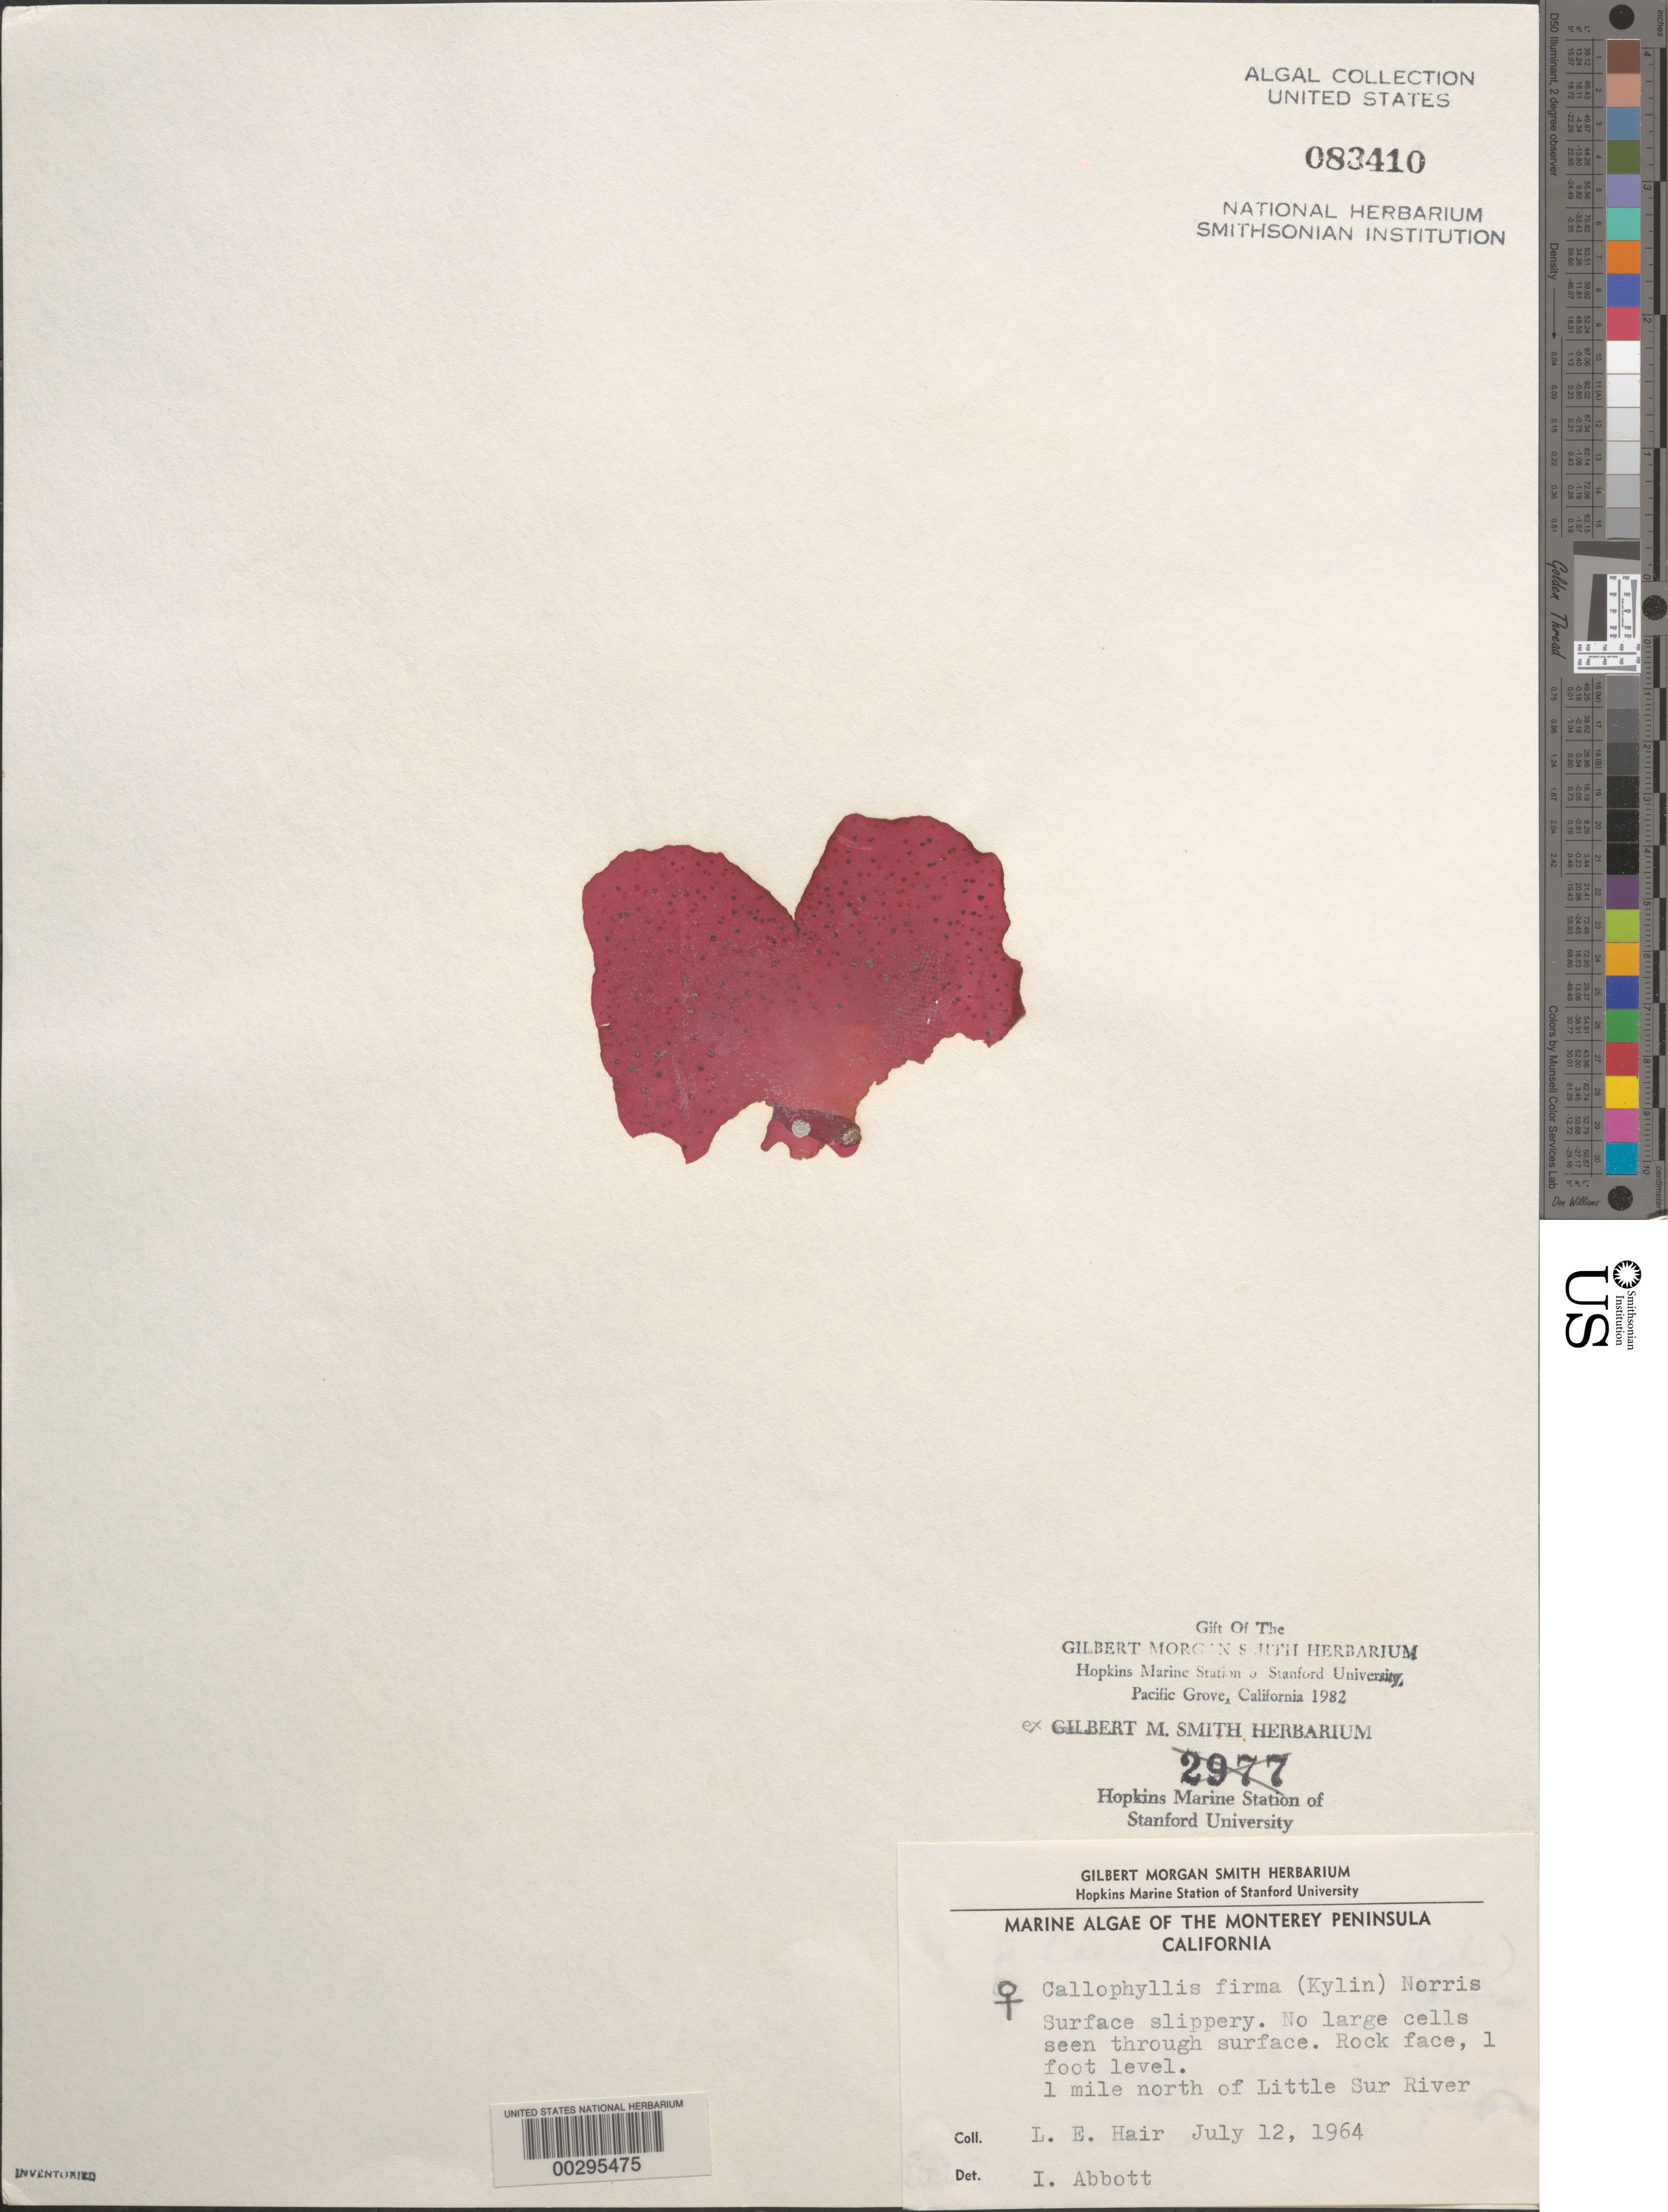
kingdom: Plantae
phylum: Rhodophyta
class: Florideophyceae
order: Gigartinales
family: Kallymeniaceae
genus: Salishia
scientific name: Salishia firma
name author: (Kylin) Clarkston & G.W. Saunders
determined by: Algae name updating Project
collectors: L. Hair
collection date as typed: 12 Jul 1964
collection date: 1964-07-12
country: United States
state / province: California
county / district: Monterey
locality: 1 mile north of Little Sur River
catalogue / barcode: US 83410